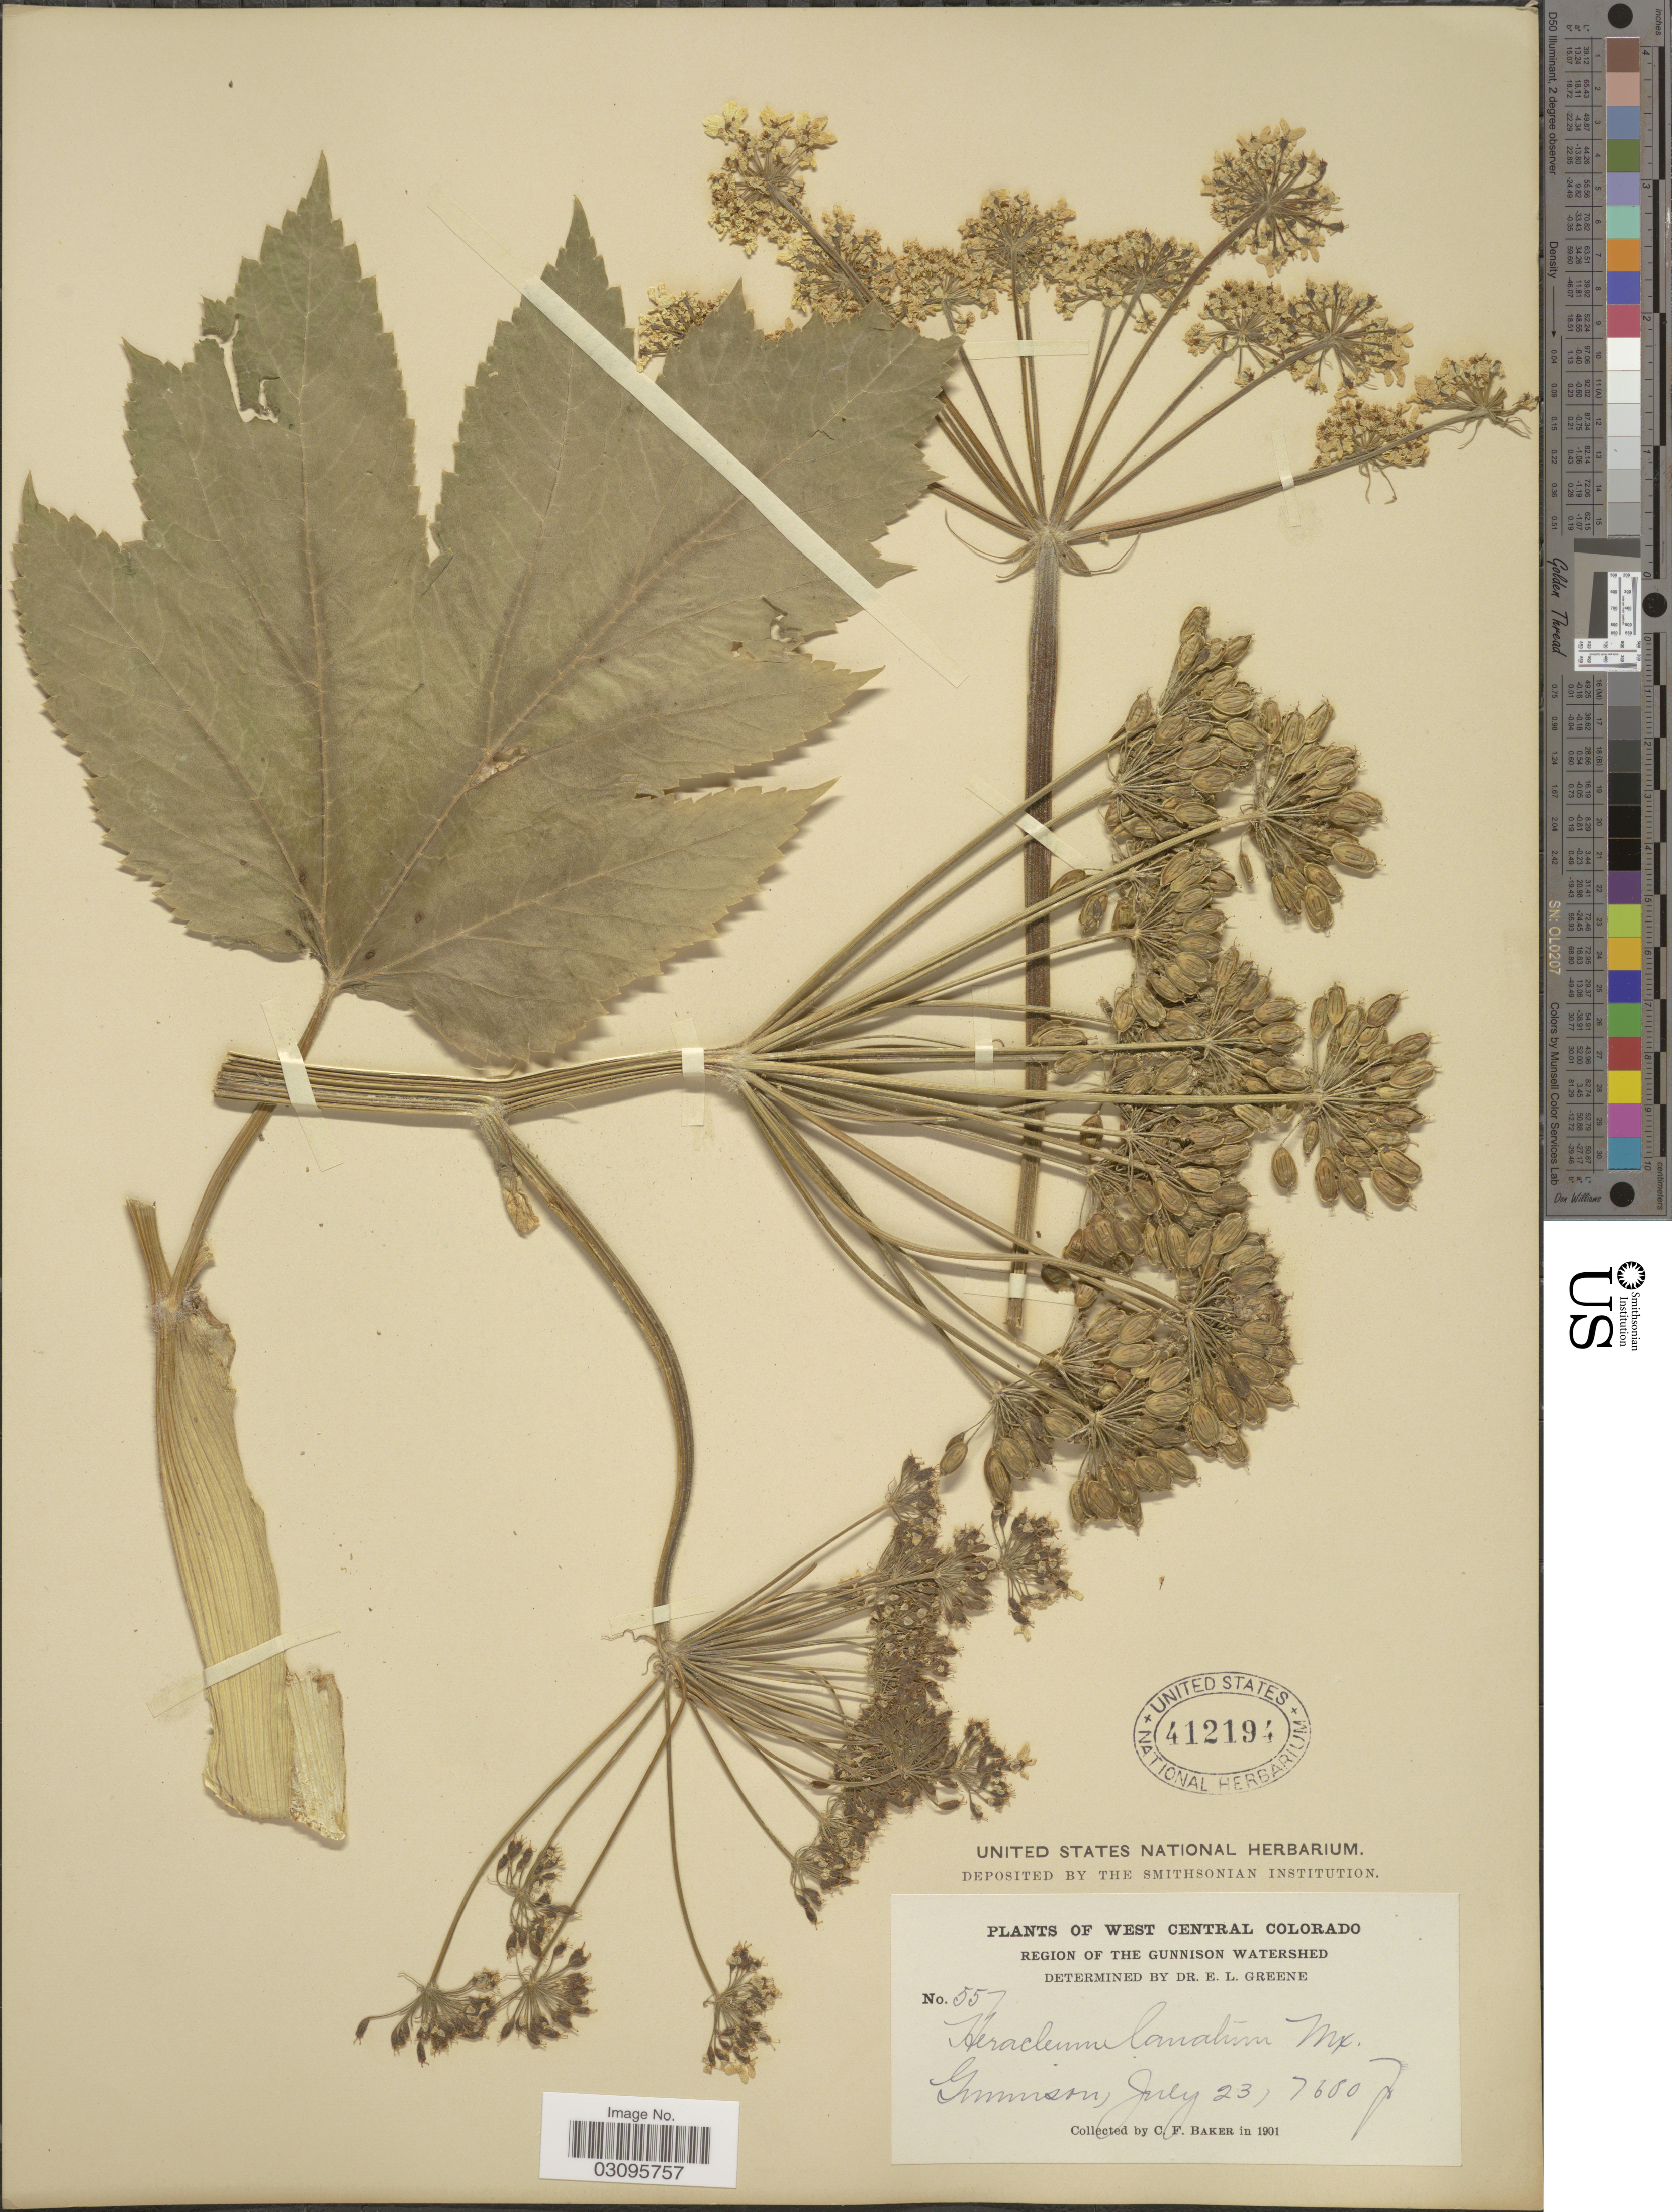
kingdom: Plantae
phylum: Tracheophyta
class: Magnoliopsida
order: Apiales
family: Apiaceae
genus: Heracleum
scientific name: Heracleum lanatum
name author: Michx.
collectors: C. F. Baker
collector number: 557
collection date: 1901-07-23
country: United States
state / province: Colorado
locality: West Central Colorado. Region of the Gunnison watershed. Gunnison.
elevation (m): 2316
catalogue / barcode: US 412194